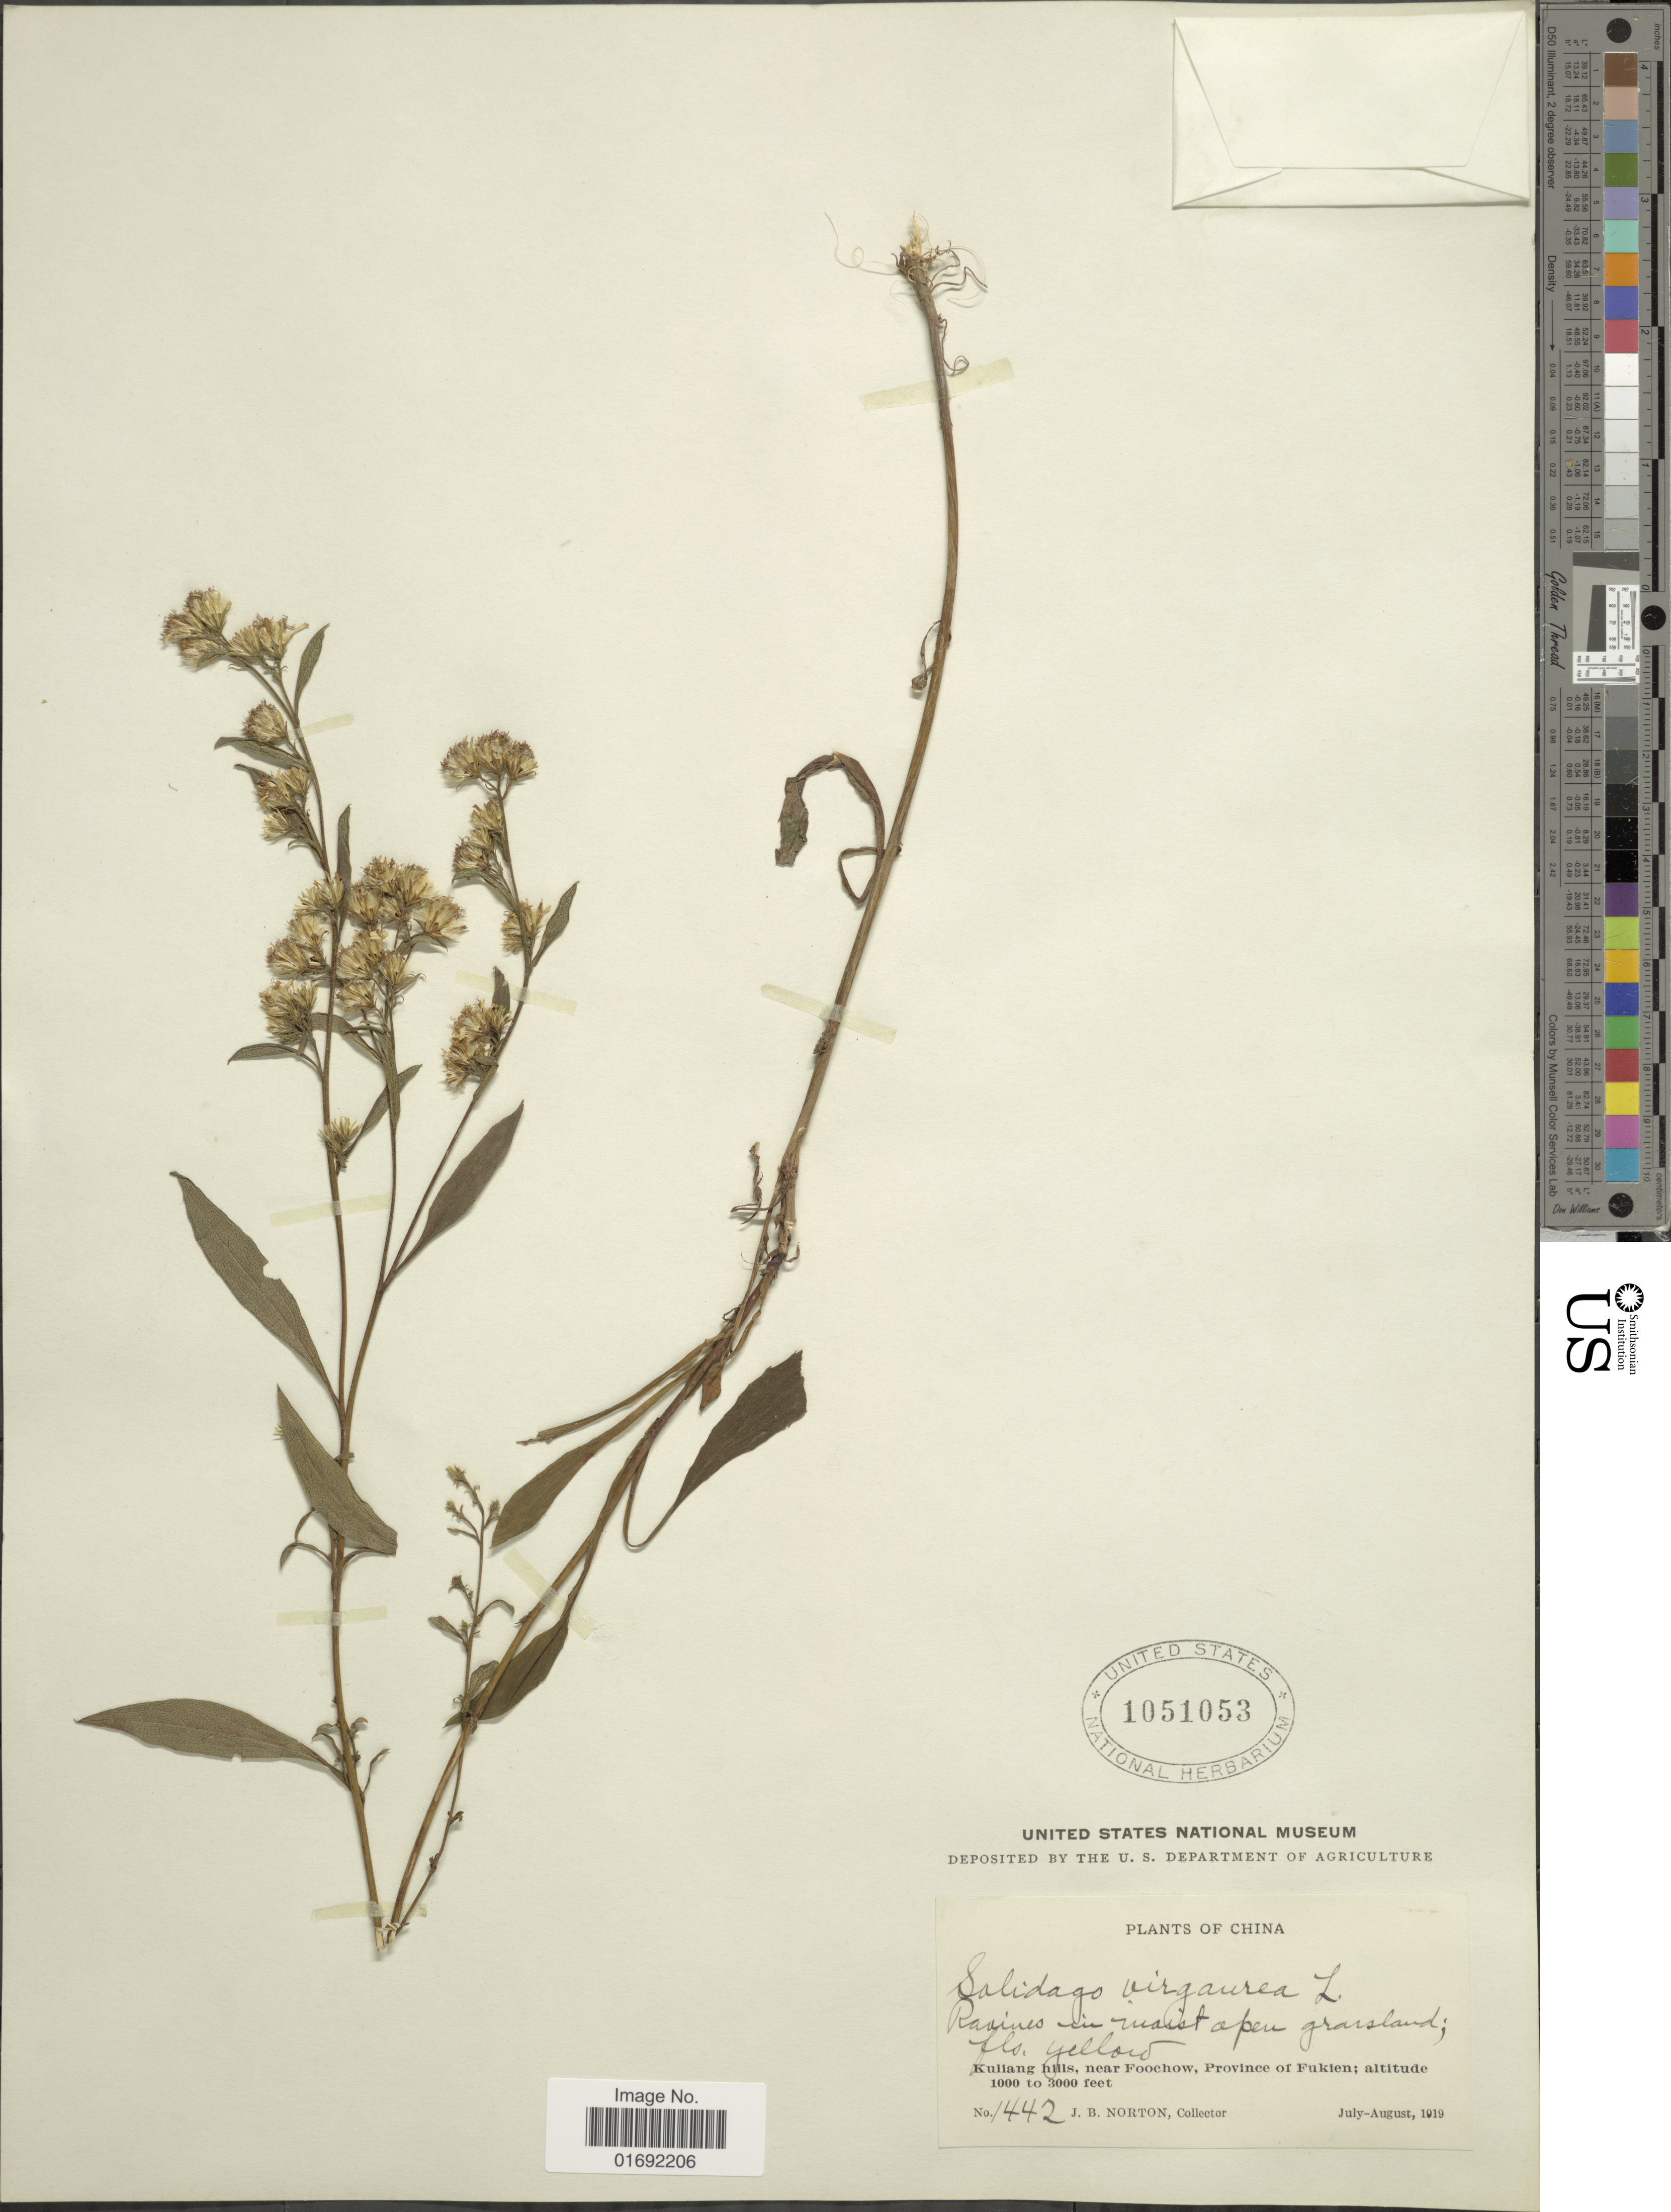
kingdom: Plantae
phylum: Tracheophyta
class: Magnoliopsida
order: Asterales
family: Asteraceae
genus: Solidago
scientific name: Solidago virgaurea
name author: L.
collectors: J. B. Norton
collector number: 1442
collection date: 1919-07/1919-08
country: China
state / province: Fujian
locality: Kuliang hills, near Foochow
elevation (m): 305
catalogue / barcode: US 1051053